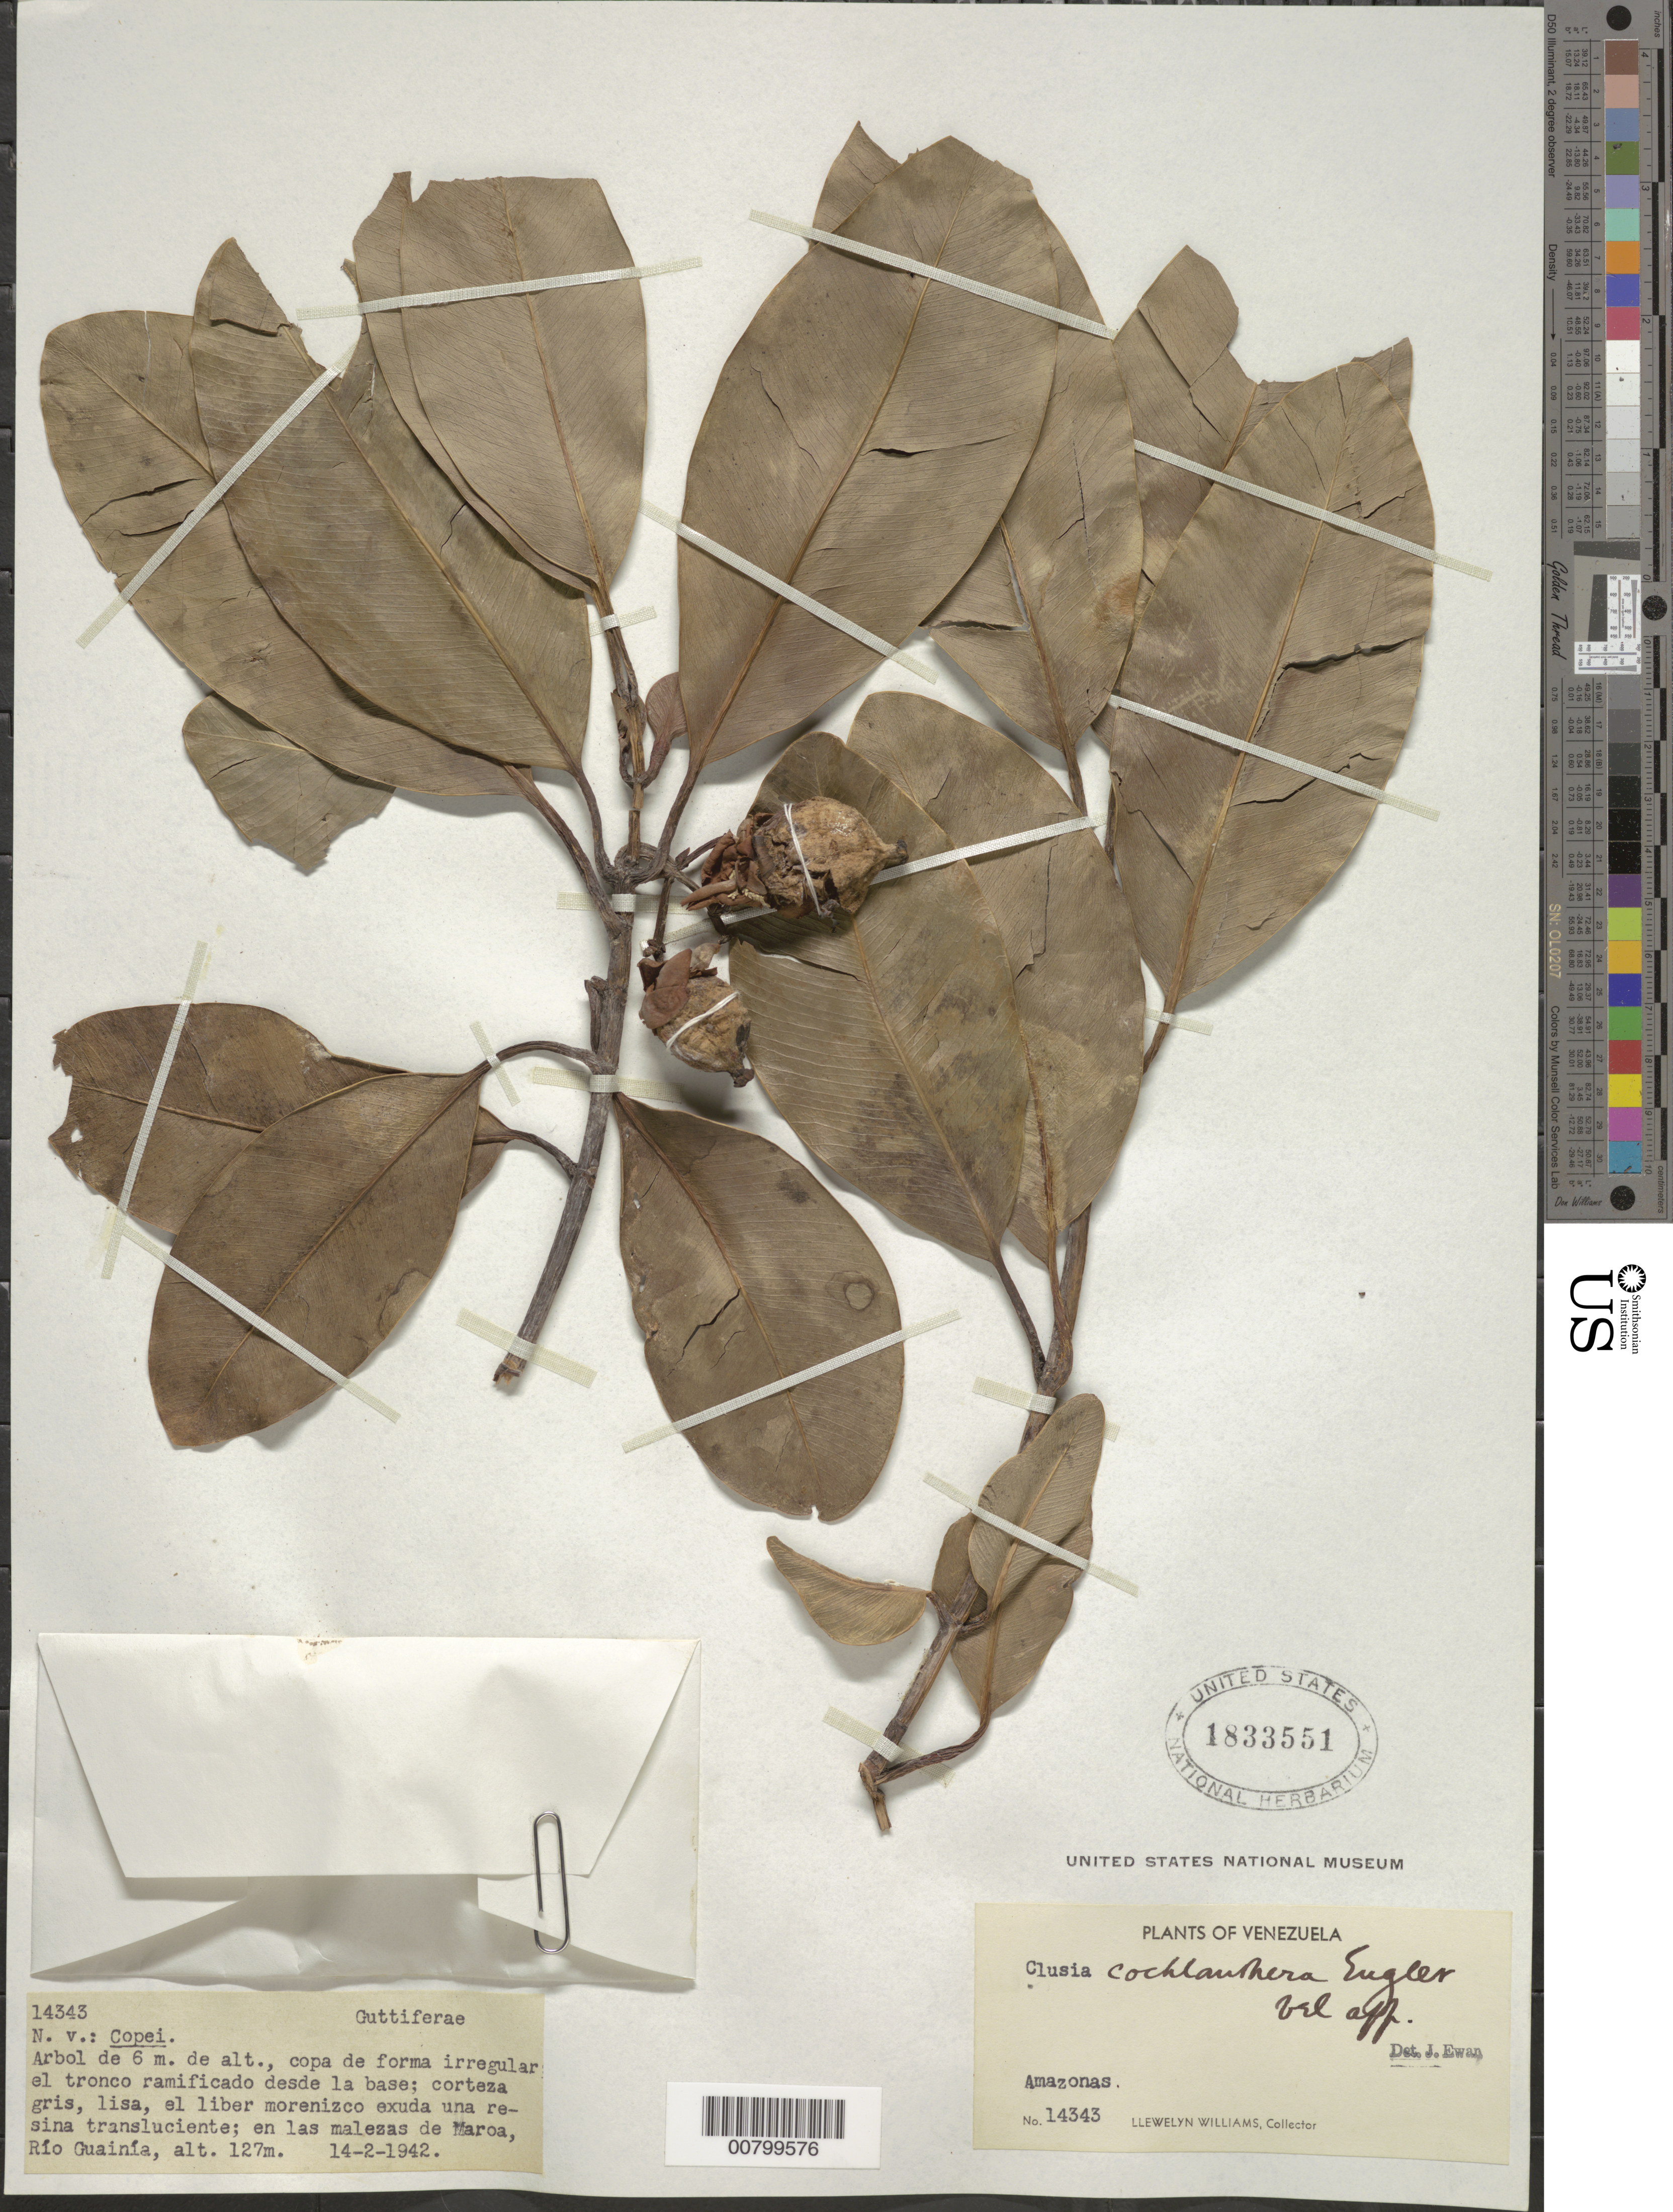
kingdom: Plantae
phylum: Tracheophyta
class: Magnoliopsida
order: Malpighiales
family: Clusiaceae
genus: Clusia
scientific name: Clusia cochlanthera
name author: Vesque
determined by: Ewan, J. A.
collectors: Ll. Williams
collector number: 14343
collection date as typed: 14-Feb-42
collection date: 1942-02-14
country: Venezuela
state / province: Amazonas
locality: Maroa, Río Guainía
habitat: Malezas alrededor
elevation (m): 127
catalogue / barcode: US 1833551